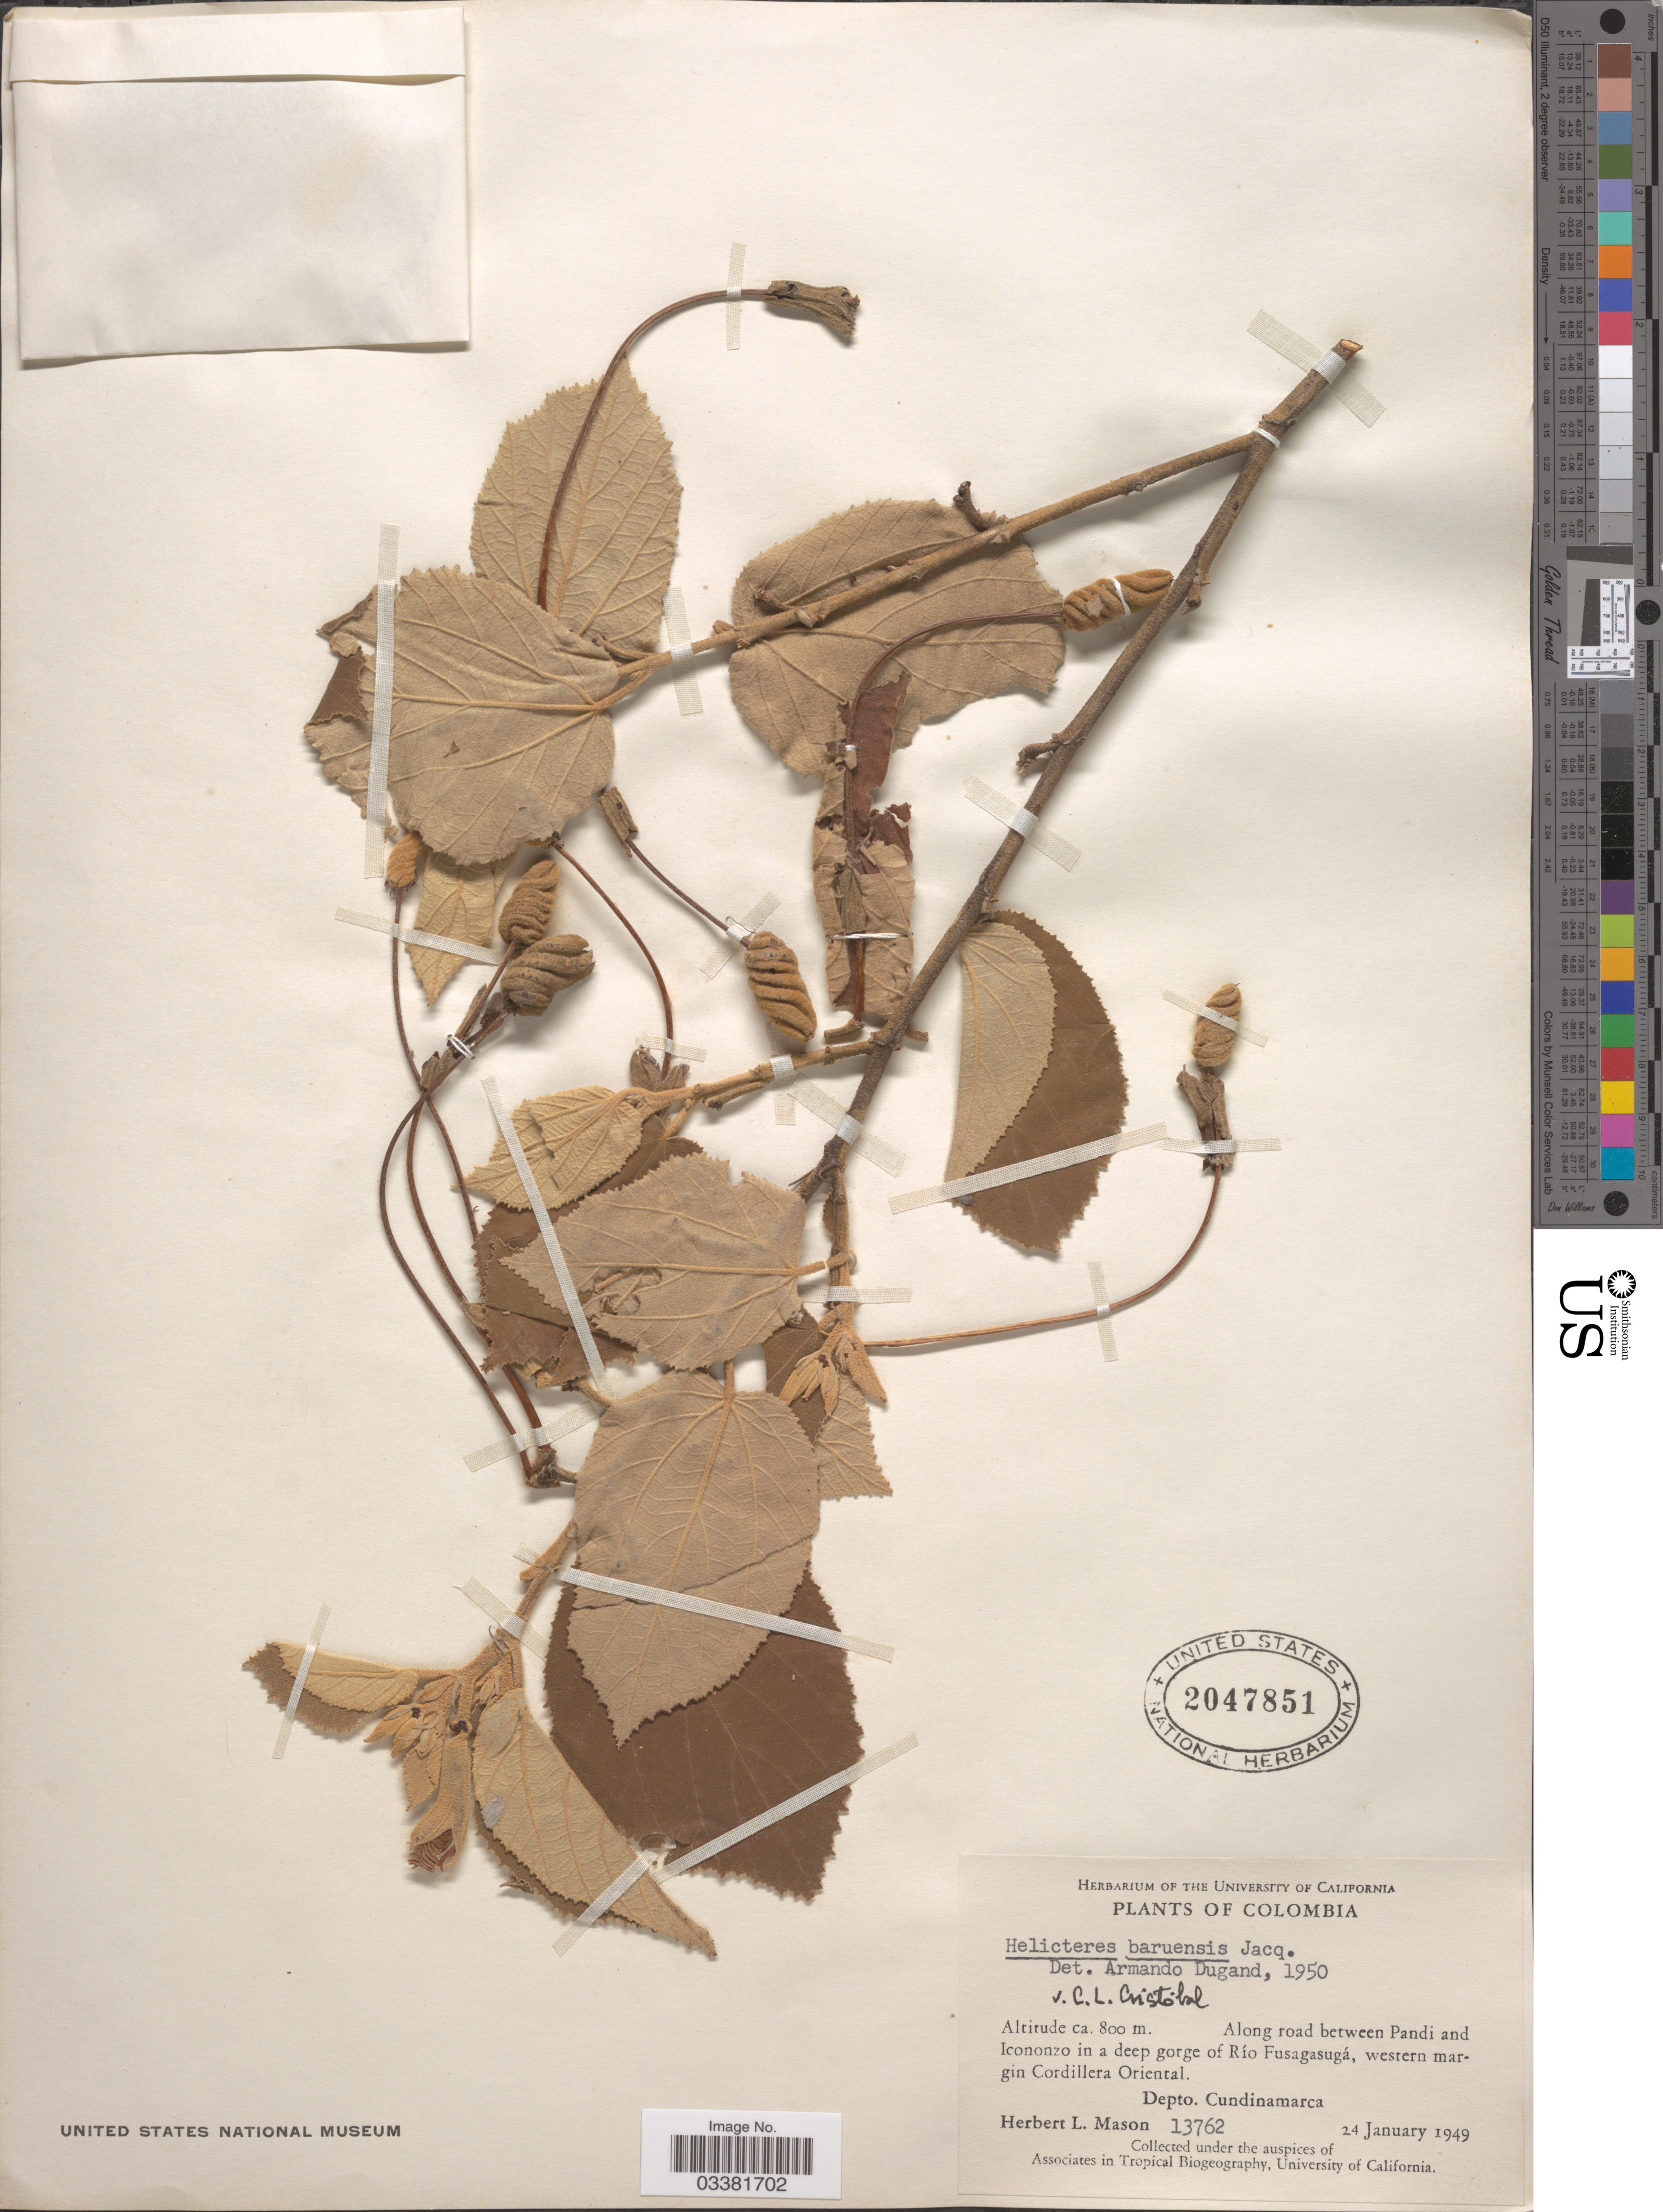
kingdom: Plantae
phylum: Tracheophyta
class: Magnoliopsida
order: Malvales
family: Malvaceae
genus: Helicteres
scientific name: Helicteres baruensis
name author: Jacq.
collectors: H. L. Mason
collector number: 13762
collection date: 1949-01-24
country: Colombia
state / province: Cundinamarca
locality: Along road between Pandi and Icononzo in deep gorge of Río Fusagasugá, wesern margin Cordillera Oriental. Depto. Cundinamarca.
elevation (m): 800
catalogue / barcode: US 2047851